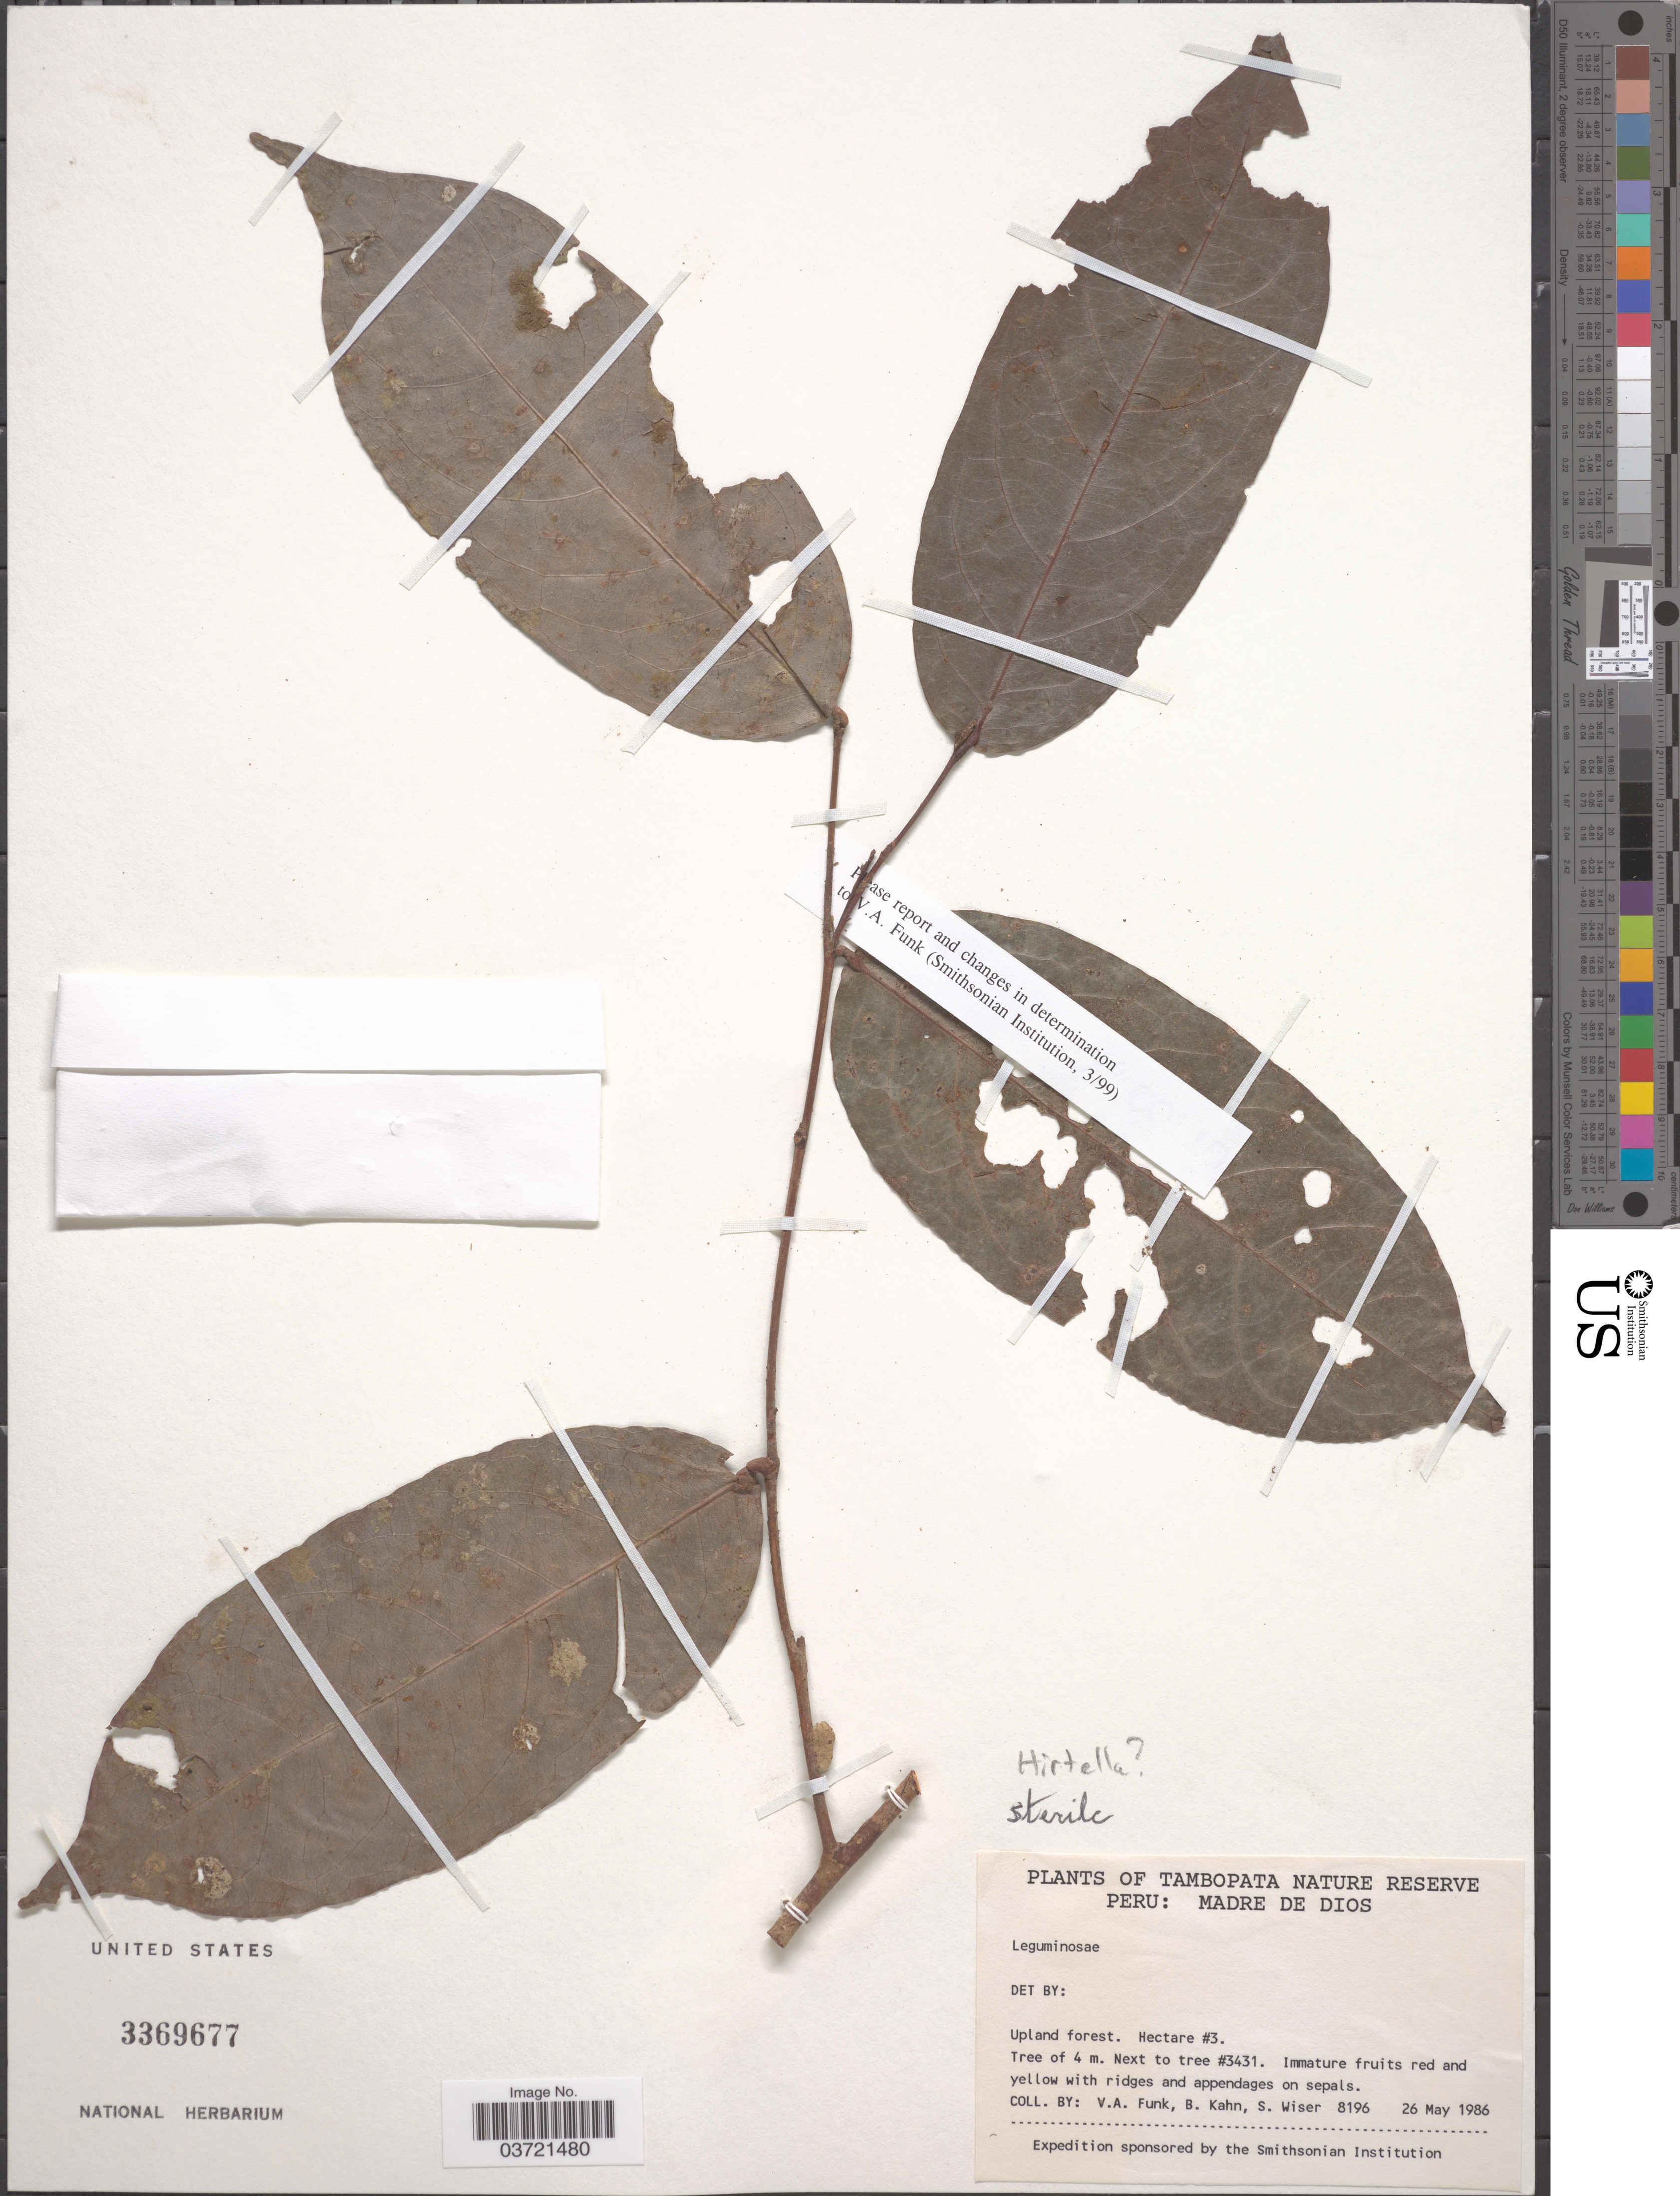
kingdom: Plantae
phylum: Tracheophyta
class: Magnoliopsida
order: Malpighiales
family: Chrysobalanaceae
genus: Hirtella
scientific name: Hirtella sp.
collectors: V. Funk, B. Kahn & S. Wiser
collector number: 8196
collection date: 1986-05-26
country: Peru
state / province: Madre de Dios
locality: Tambopata Nature Reserve. Upland forest. Hectare #3.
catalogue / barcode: US 3369677